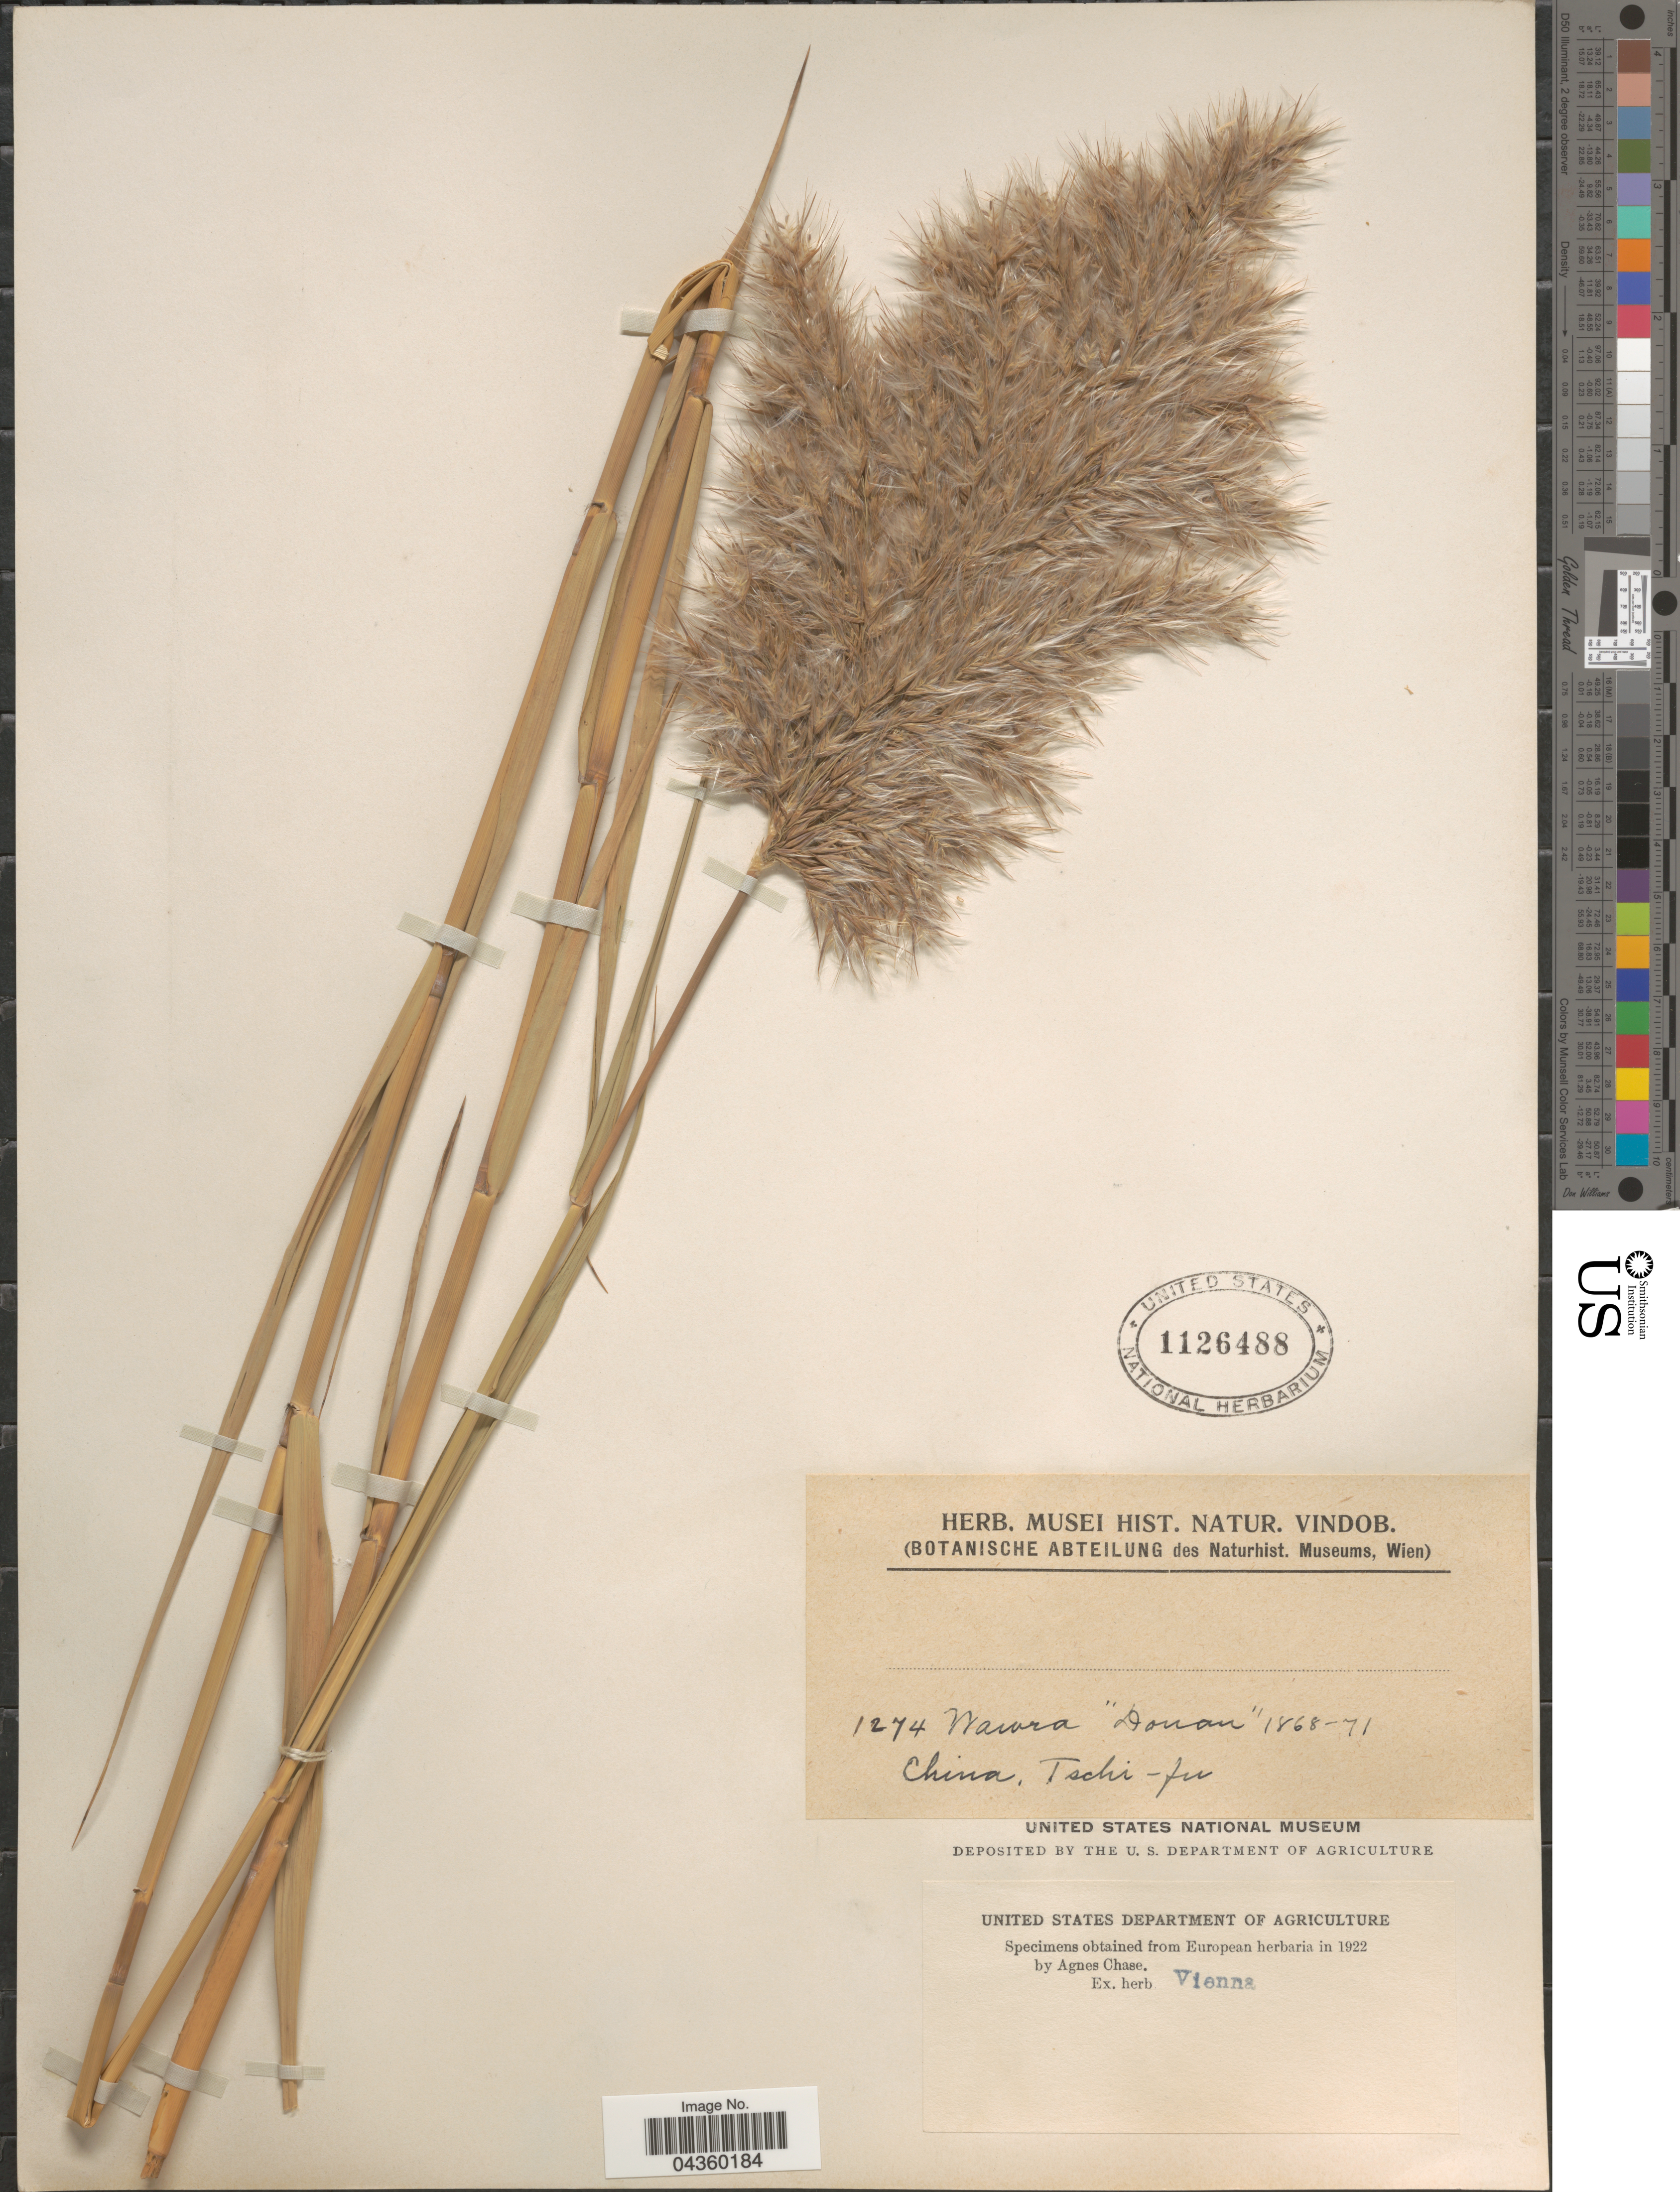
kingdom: Plantae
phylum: Tracheophyta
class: Liliopsida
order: Poales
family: Poaceae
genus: Phragmites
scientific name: Phragmites australis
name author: (Cav.) Trin. ex Steud.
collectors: Wawra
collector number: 1274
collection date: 1868/1871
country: China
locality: Donan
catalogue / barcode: US 1126488